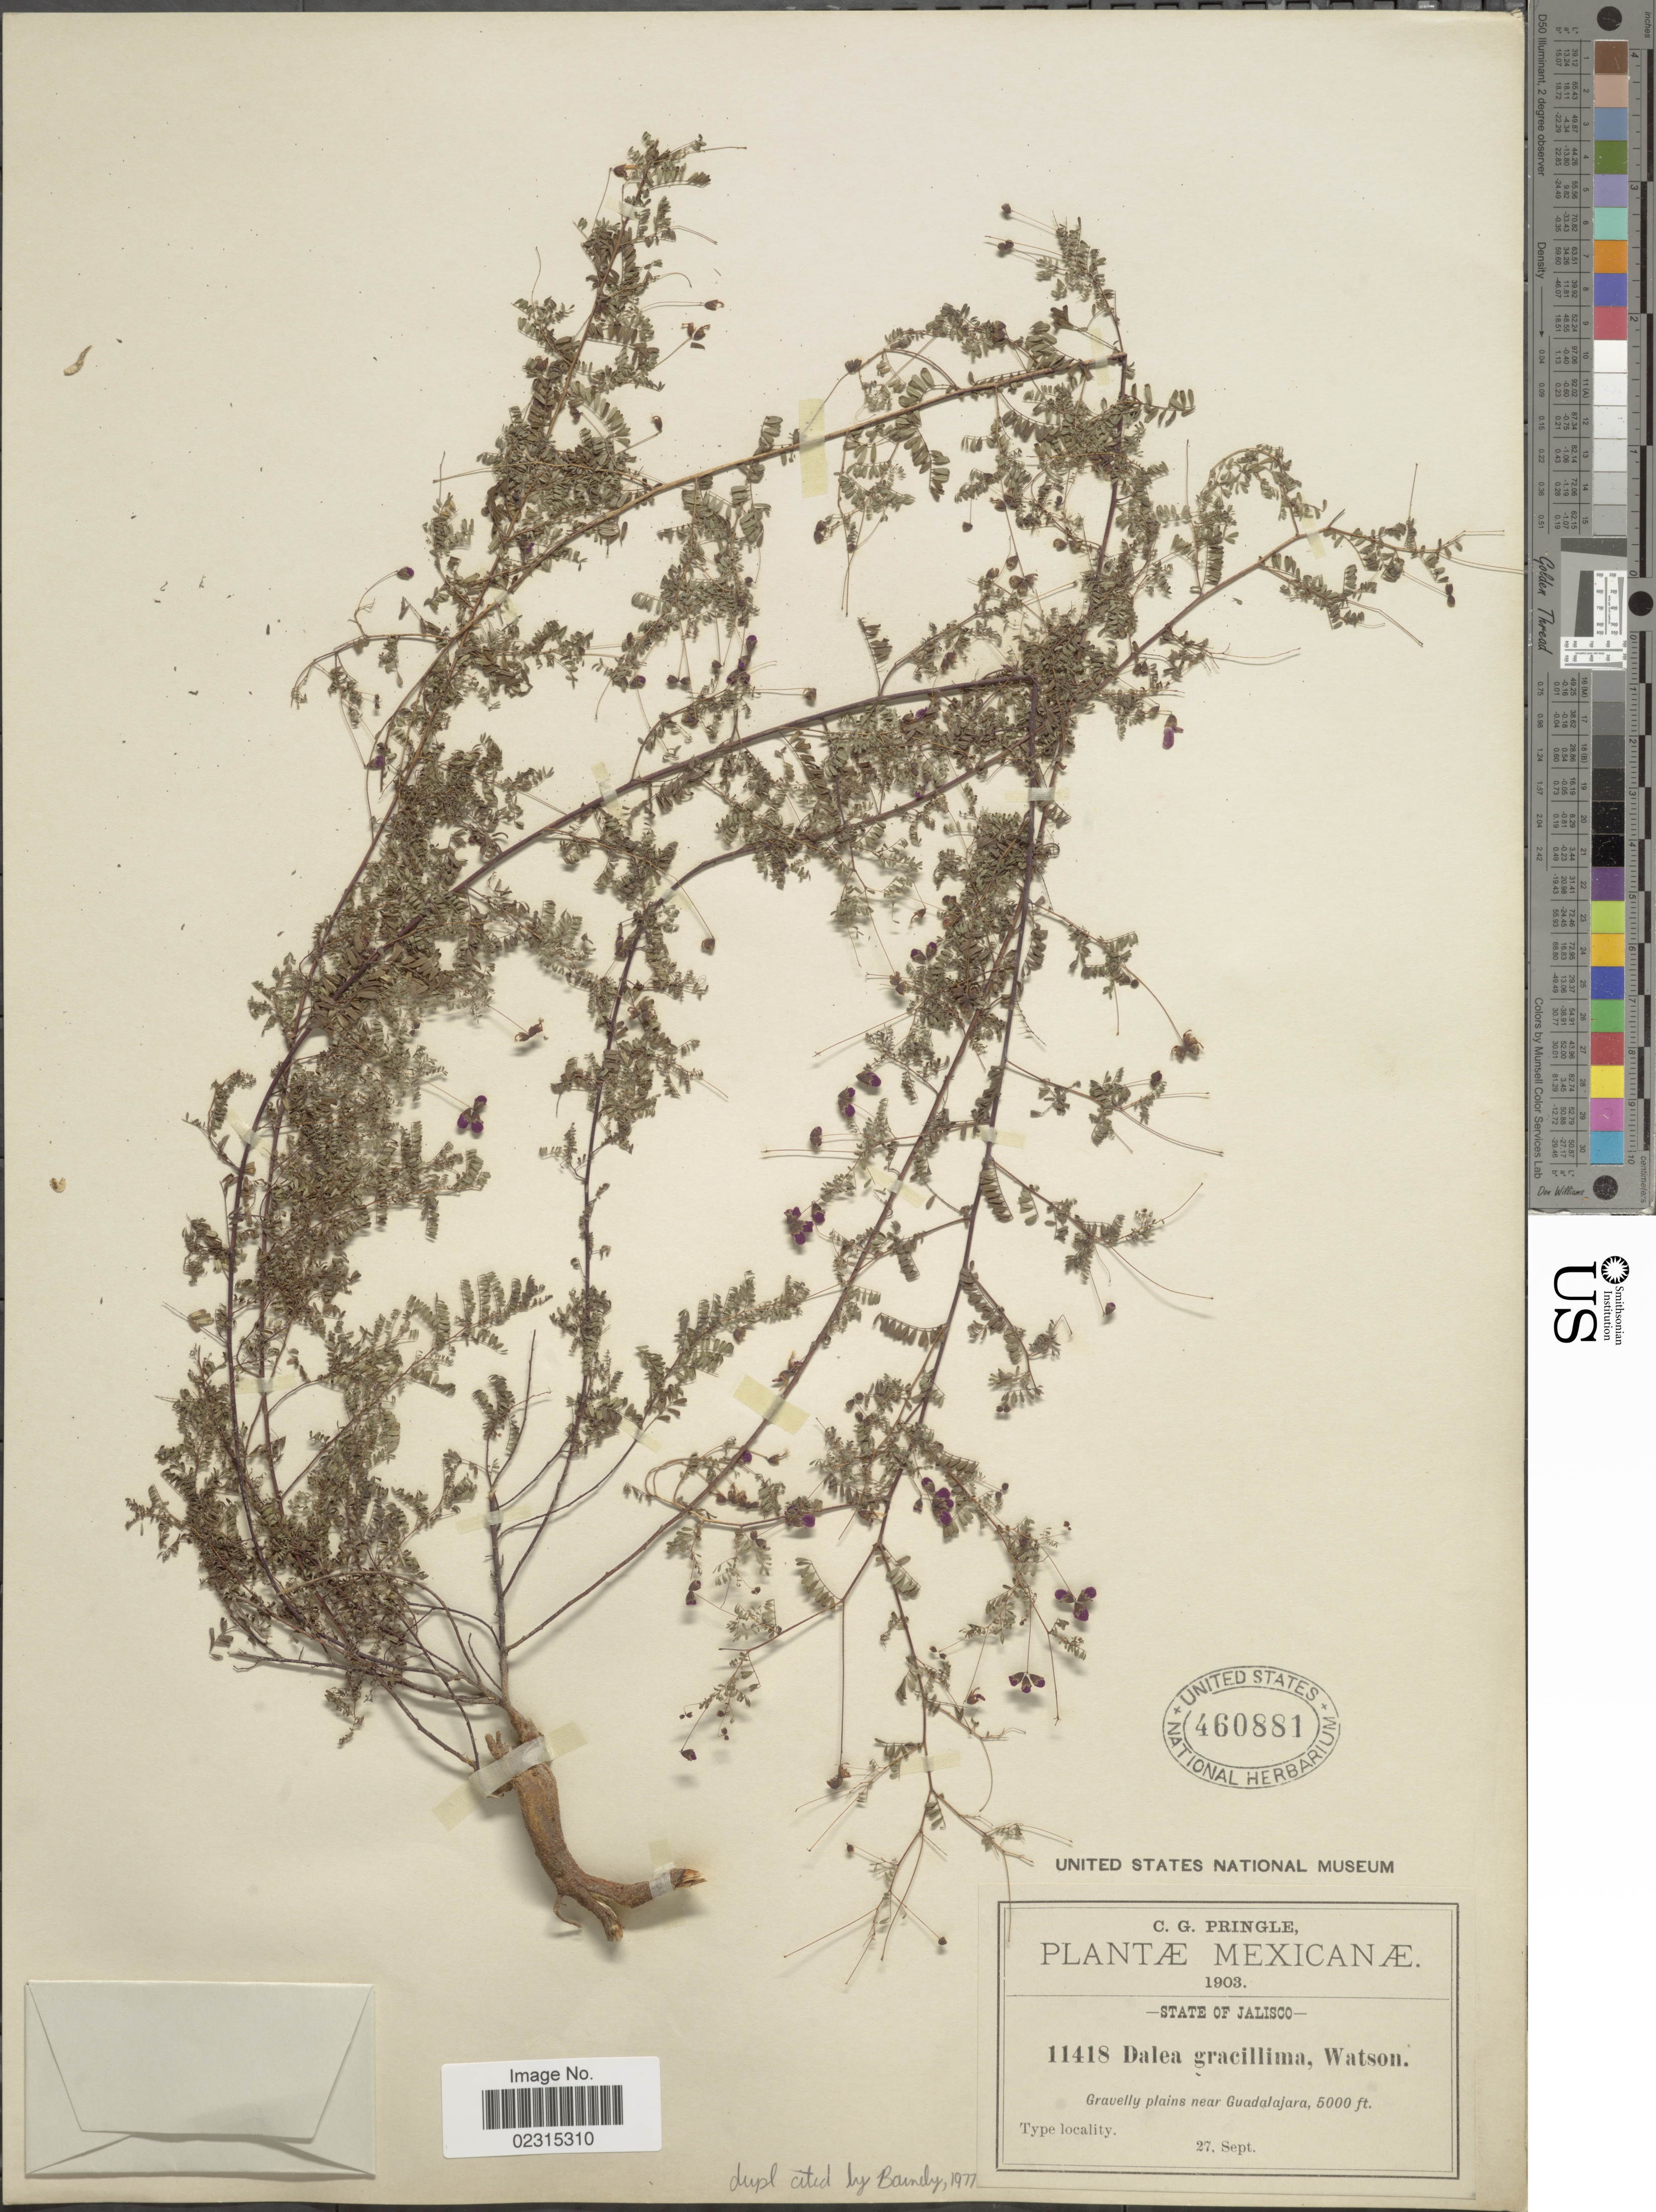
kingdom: Plantae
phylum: Tracheophyta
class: Magnoliopsida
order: Fabales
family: Fabaceae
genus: Marina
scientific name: Marina gracillima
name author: (S. Watson) Barneby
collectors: C. G. Pringle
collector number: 11418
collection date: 1903-09-27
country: Mexico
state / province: Jalisco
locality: near Guadalajara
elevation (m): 1524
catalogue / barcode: US 460881